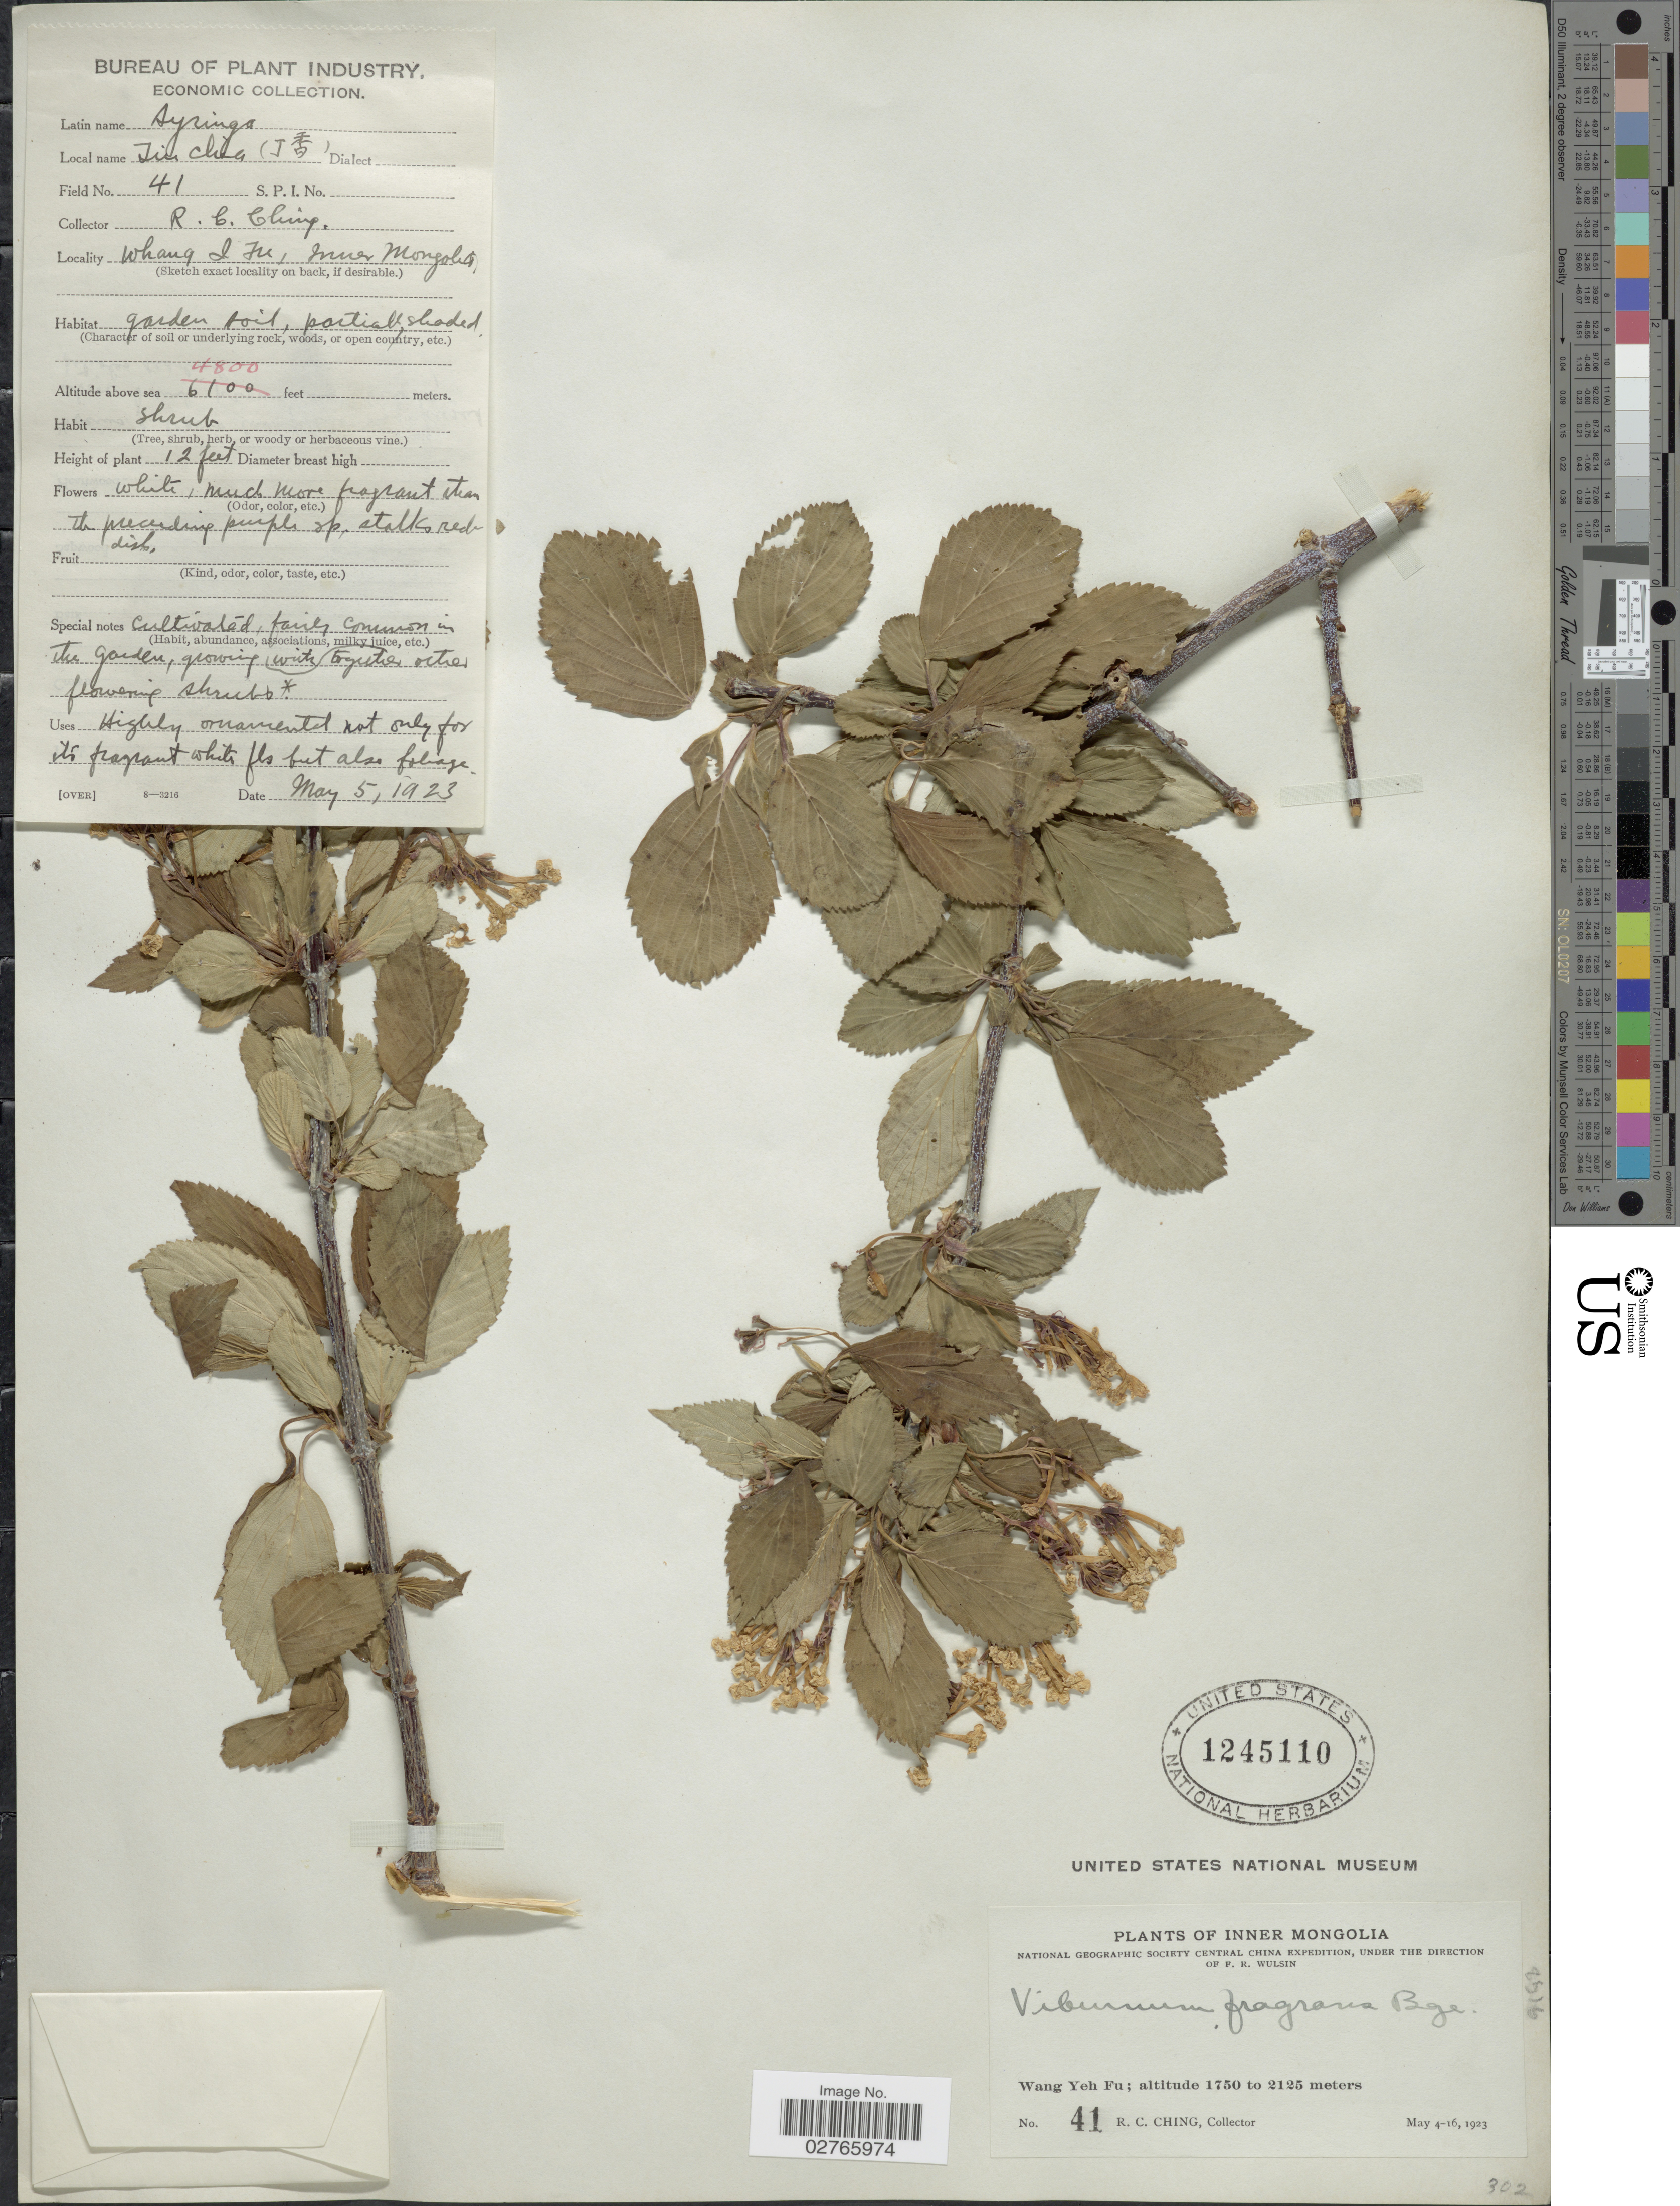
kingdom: Plantae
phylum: Tracheophyta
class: Magnoliopsida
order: Dipsacales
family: Viburnaceae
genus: Viburnum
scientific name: Viburnum fragrans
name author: Bunge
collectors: R. C. Ching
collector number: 41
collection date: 1923-05-05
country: China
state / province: Nei Monggol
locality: Inner Mongolia. Wang Yeh Fu.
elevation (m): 1750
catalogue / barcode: US 1245110